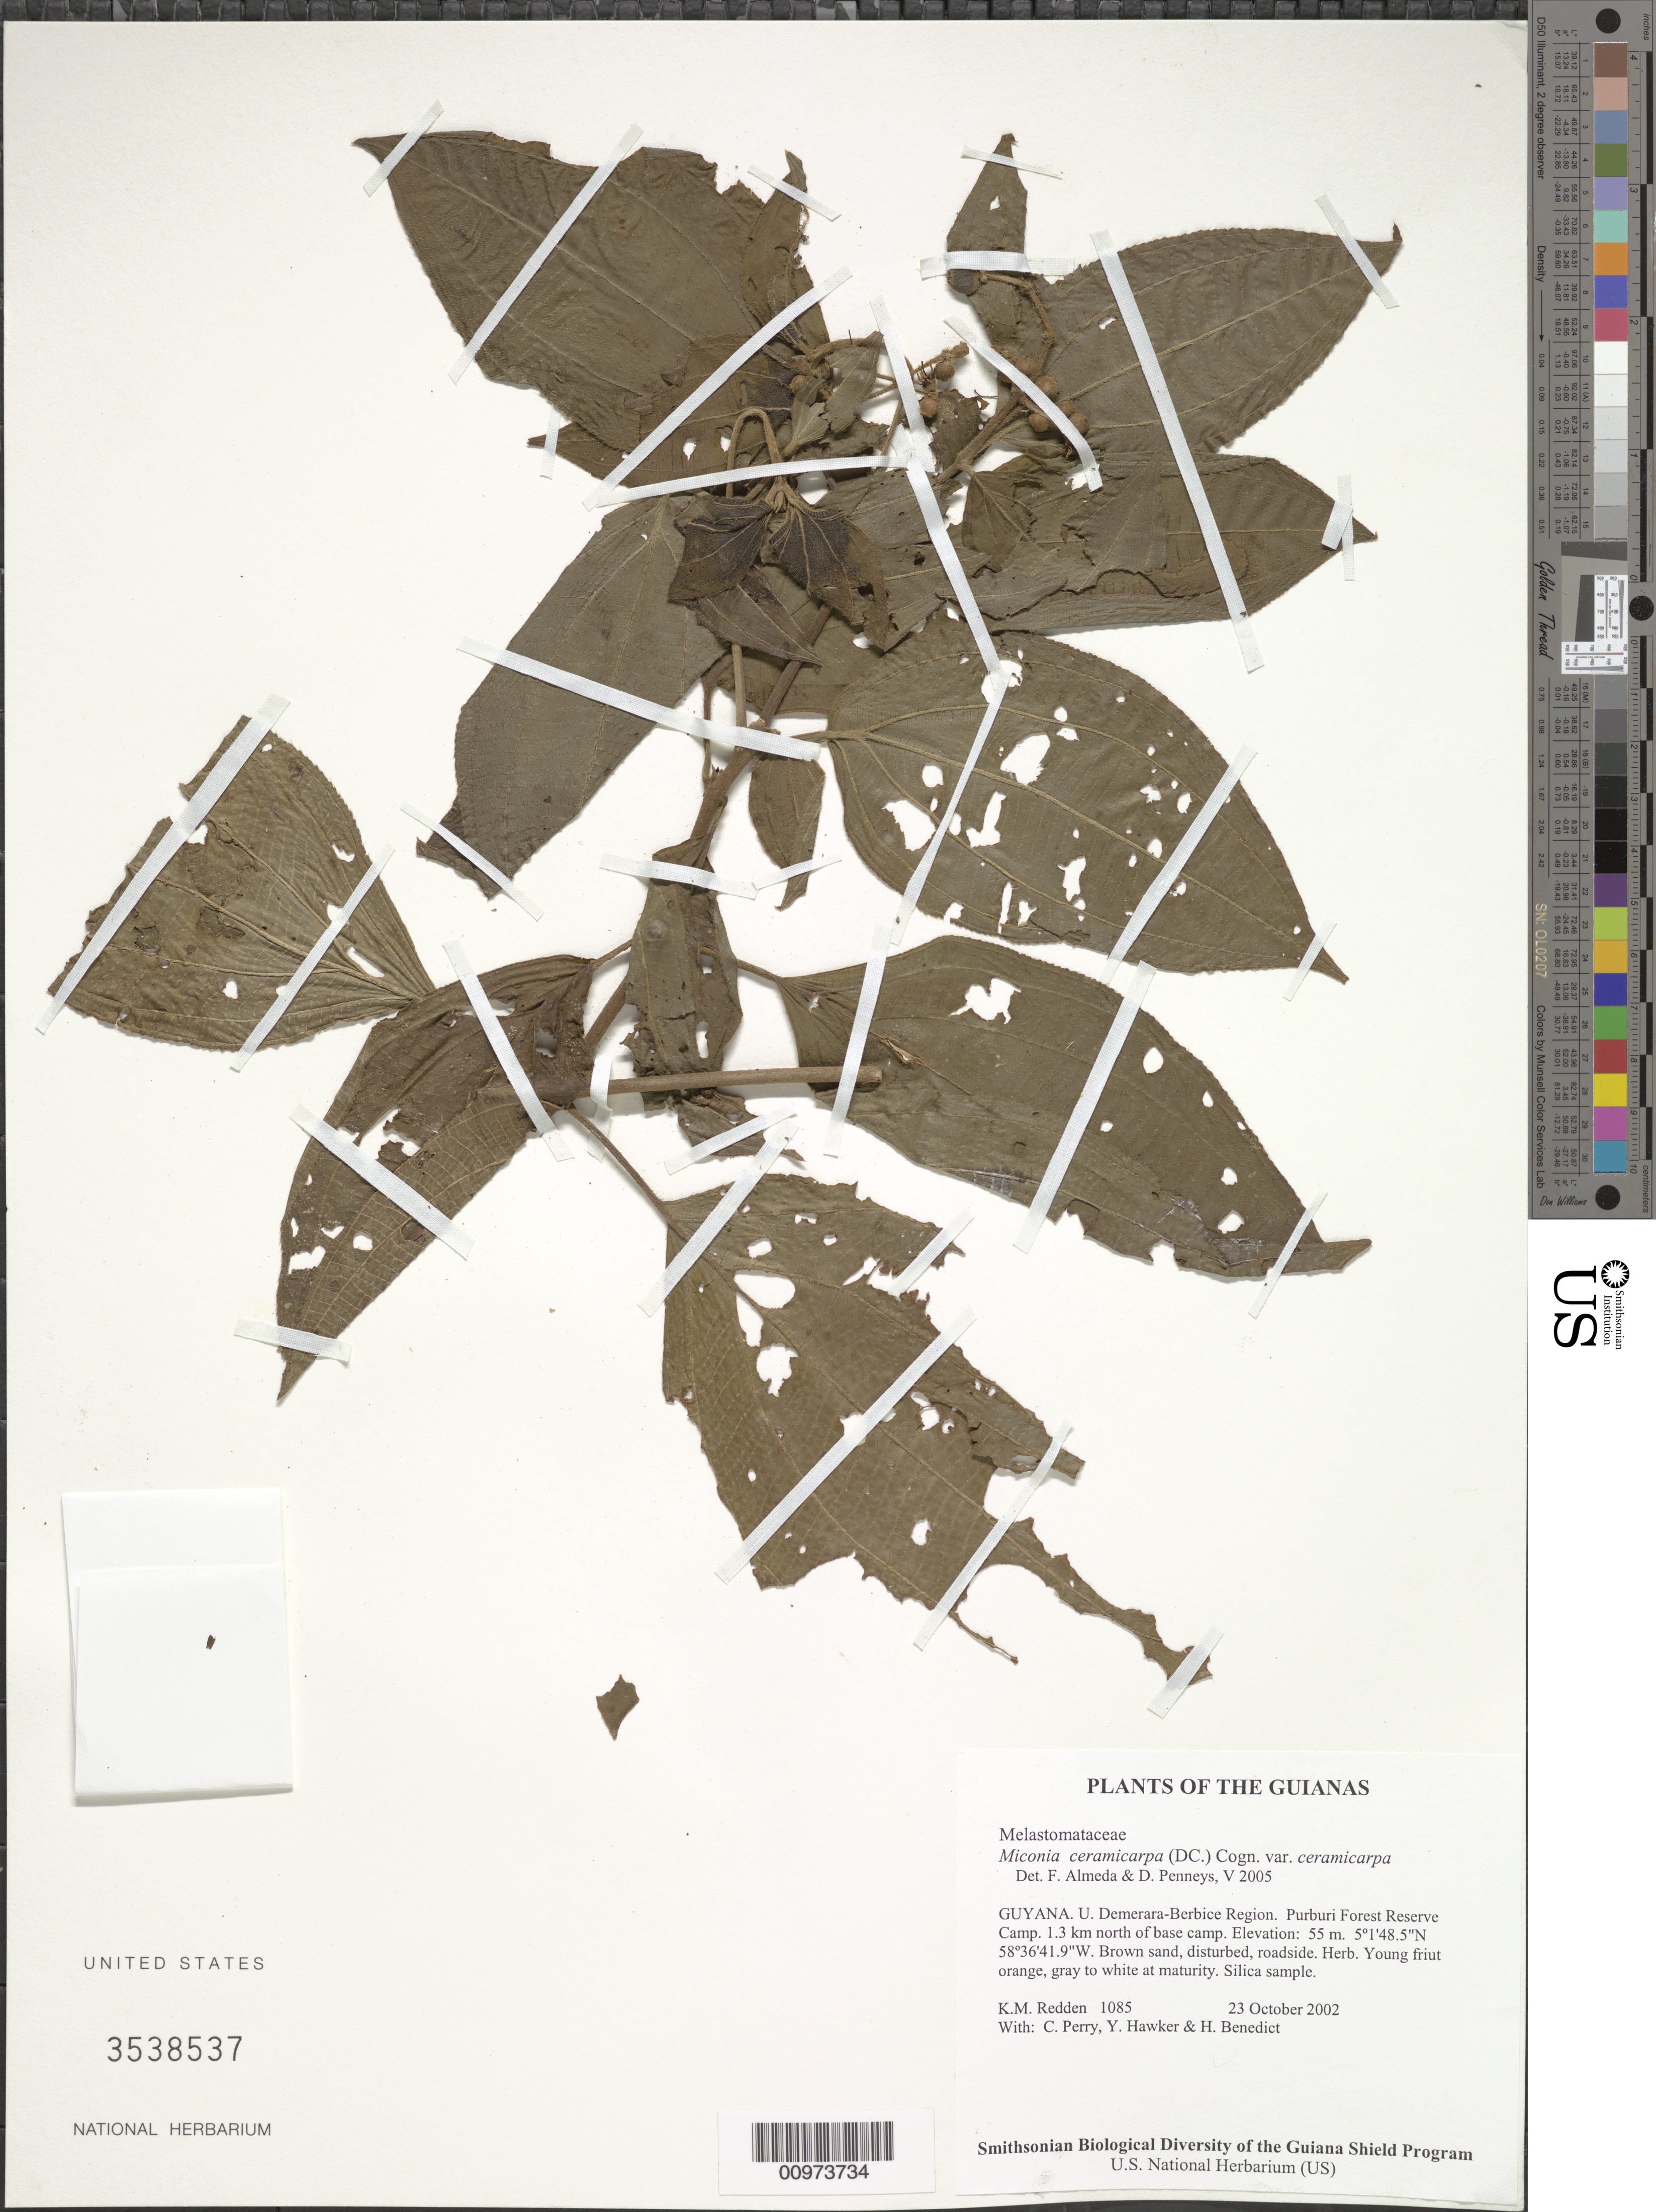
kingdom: Plantae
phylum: Tracheophyta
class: Magnoliopsida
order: Myrtales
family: Melastomataceae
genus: Miconia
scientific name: Miconia ceramicarpa var. ceramicarpa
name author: (DC.) Cogn.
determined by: Almeda, F.; Penneys, D. S.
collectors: K. M. Redden, C. Perry, Y. Hawker & H. Benedict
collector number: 1085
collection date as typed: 23 October 2002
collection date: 2002-10-23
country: Guyana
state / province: U. Demerara-Berbice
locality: Purburi Forest Reserve Camp. 1.3 km north of base camp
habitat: Brown sand, disturbed, roadside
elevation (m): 55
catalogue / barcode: US 3538537